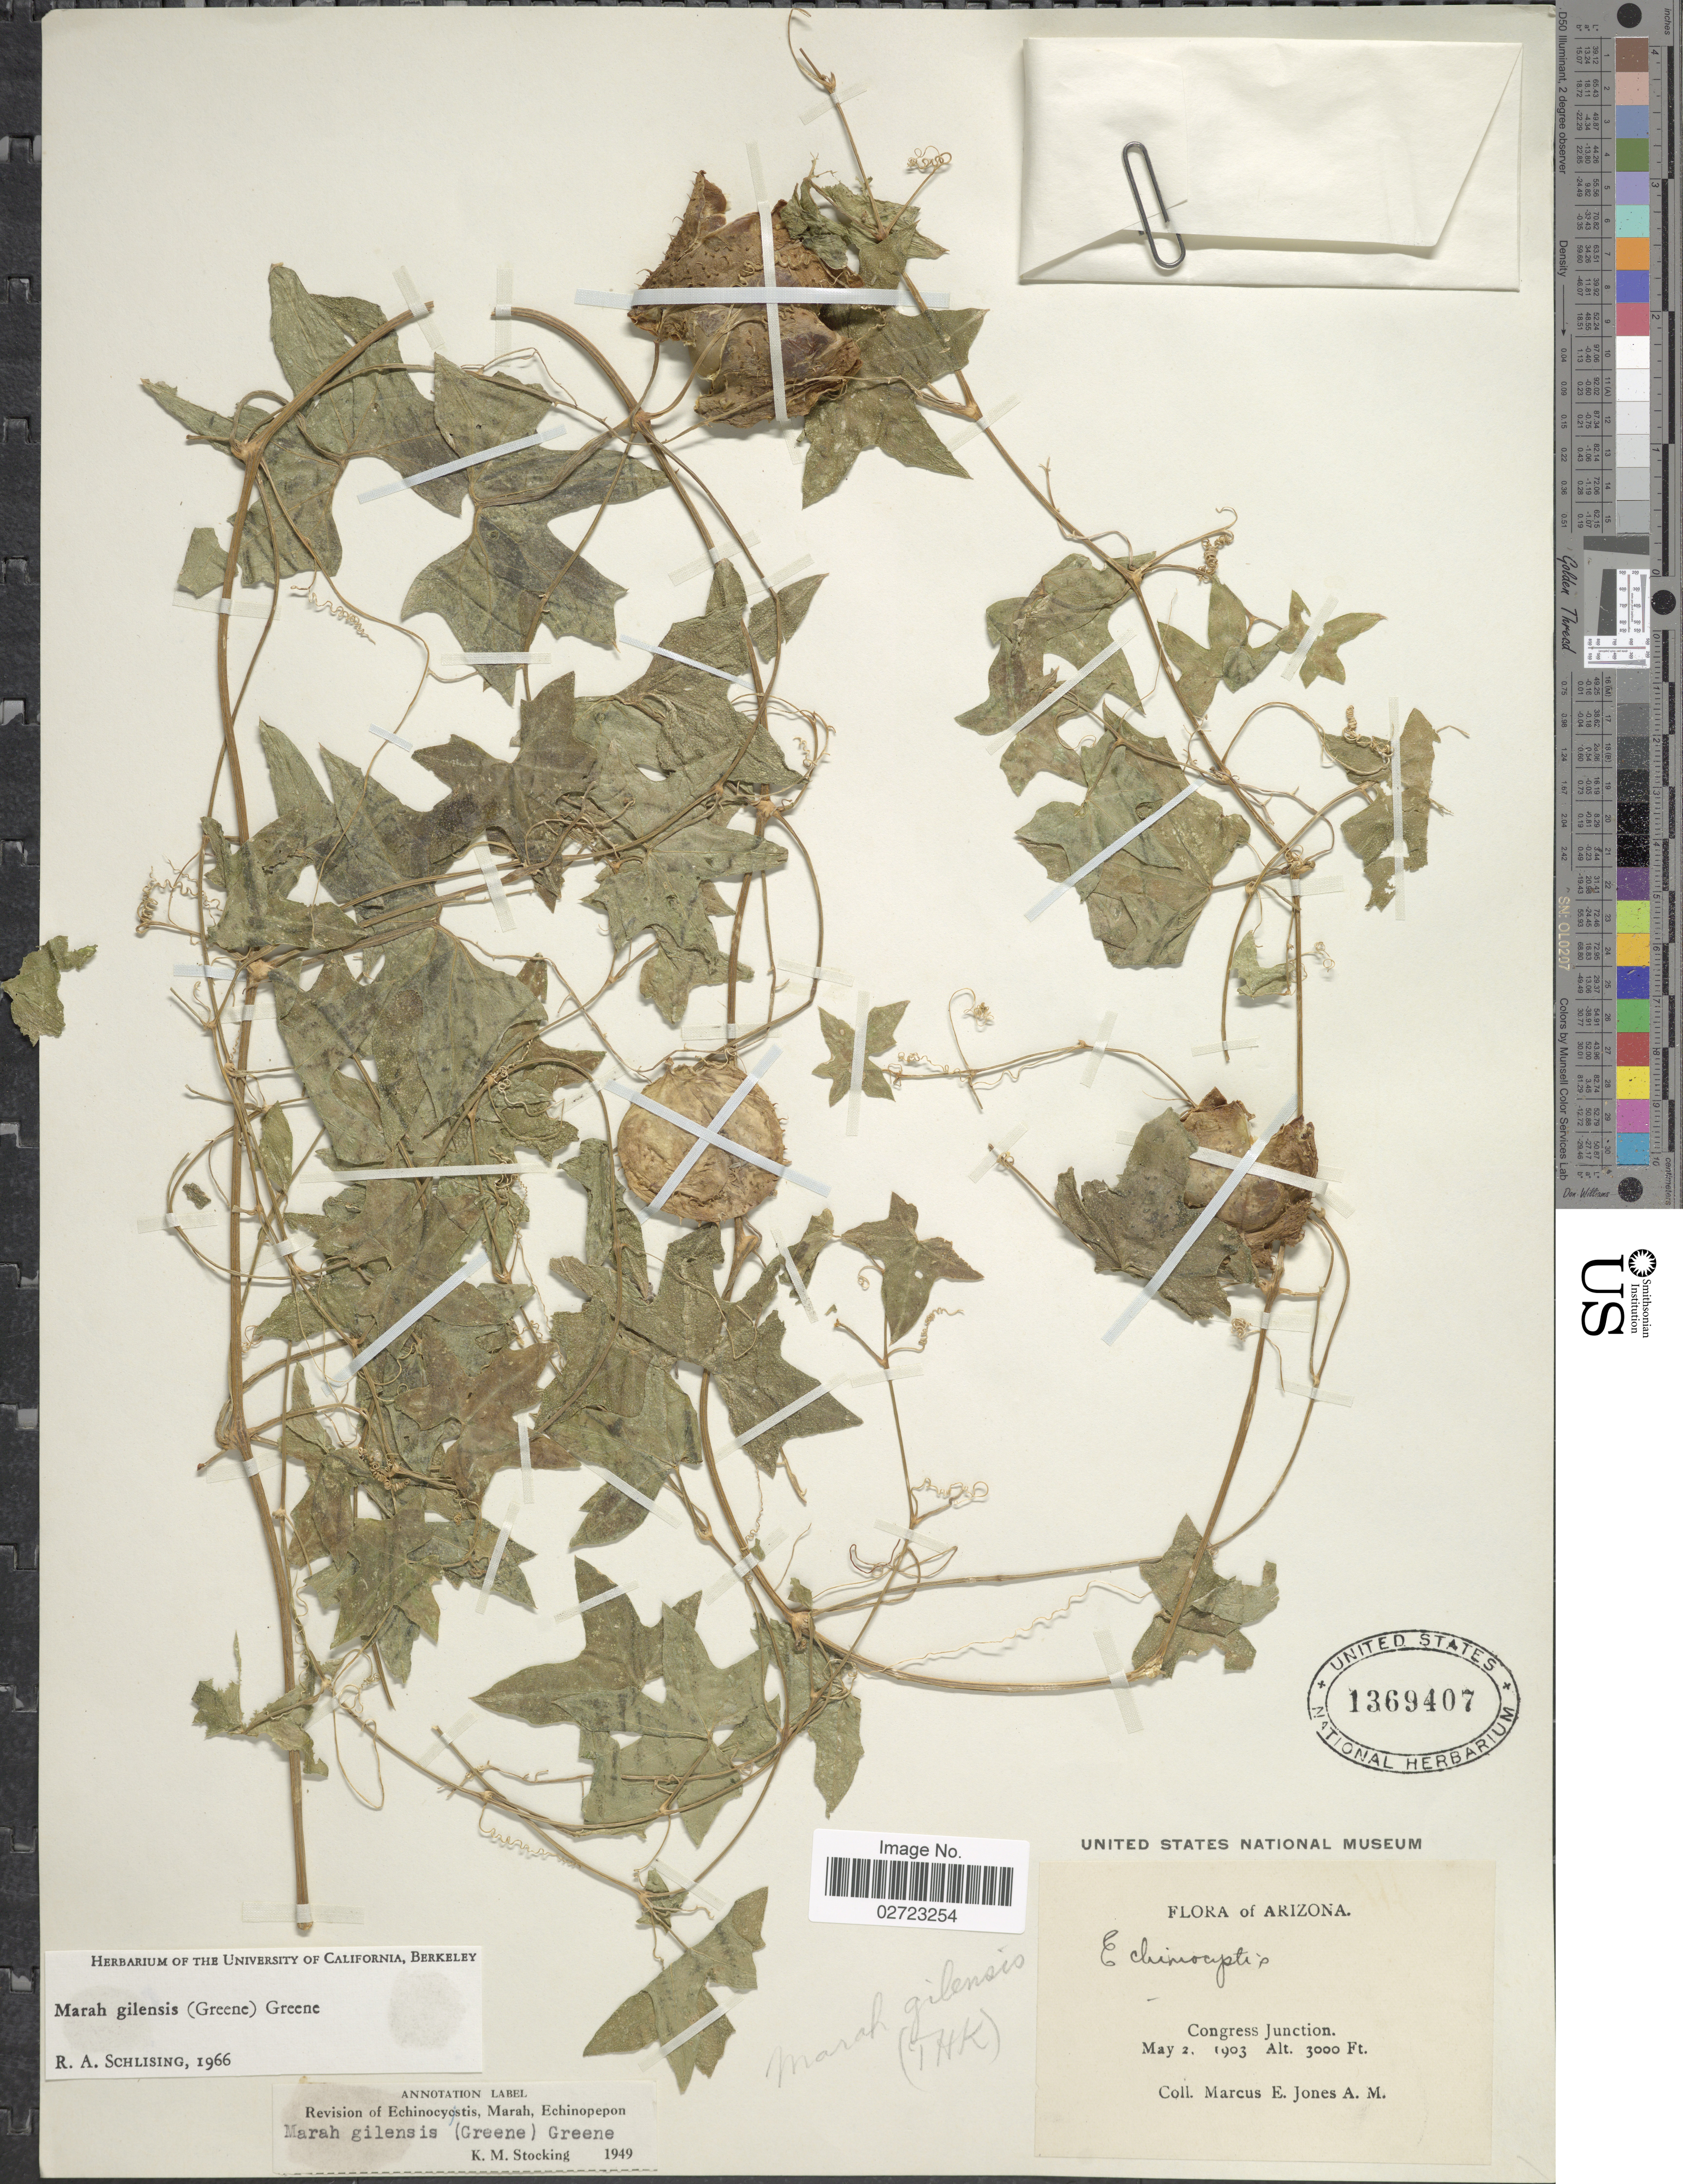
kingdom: Plantae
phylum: Tracheophyta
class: Magnoliopsida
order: Cucurbitales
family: Cucurbitaceae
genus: Marah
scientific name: Marah gilensis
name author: (Greene) Greene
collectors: M. E. Jones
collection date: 1903-05-02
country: United States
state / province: Arizona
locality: Congress Junction.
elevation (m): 914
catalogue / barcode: US 1369407